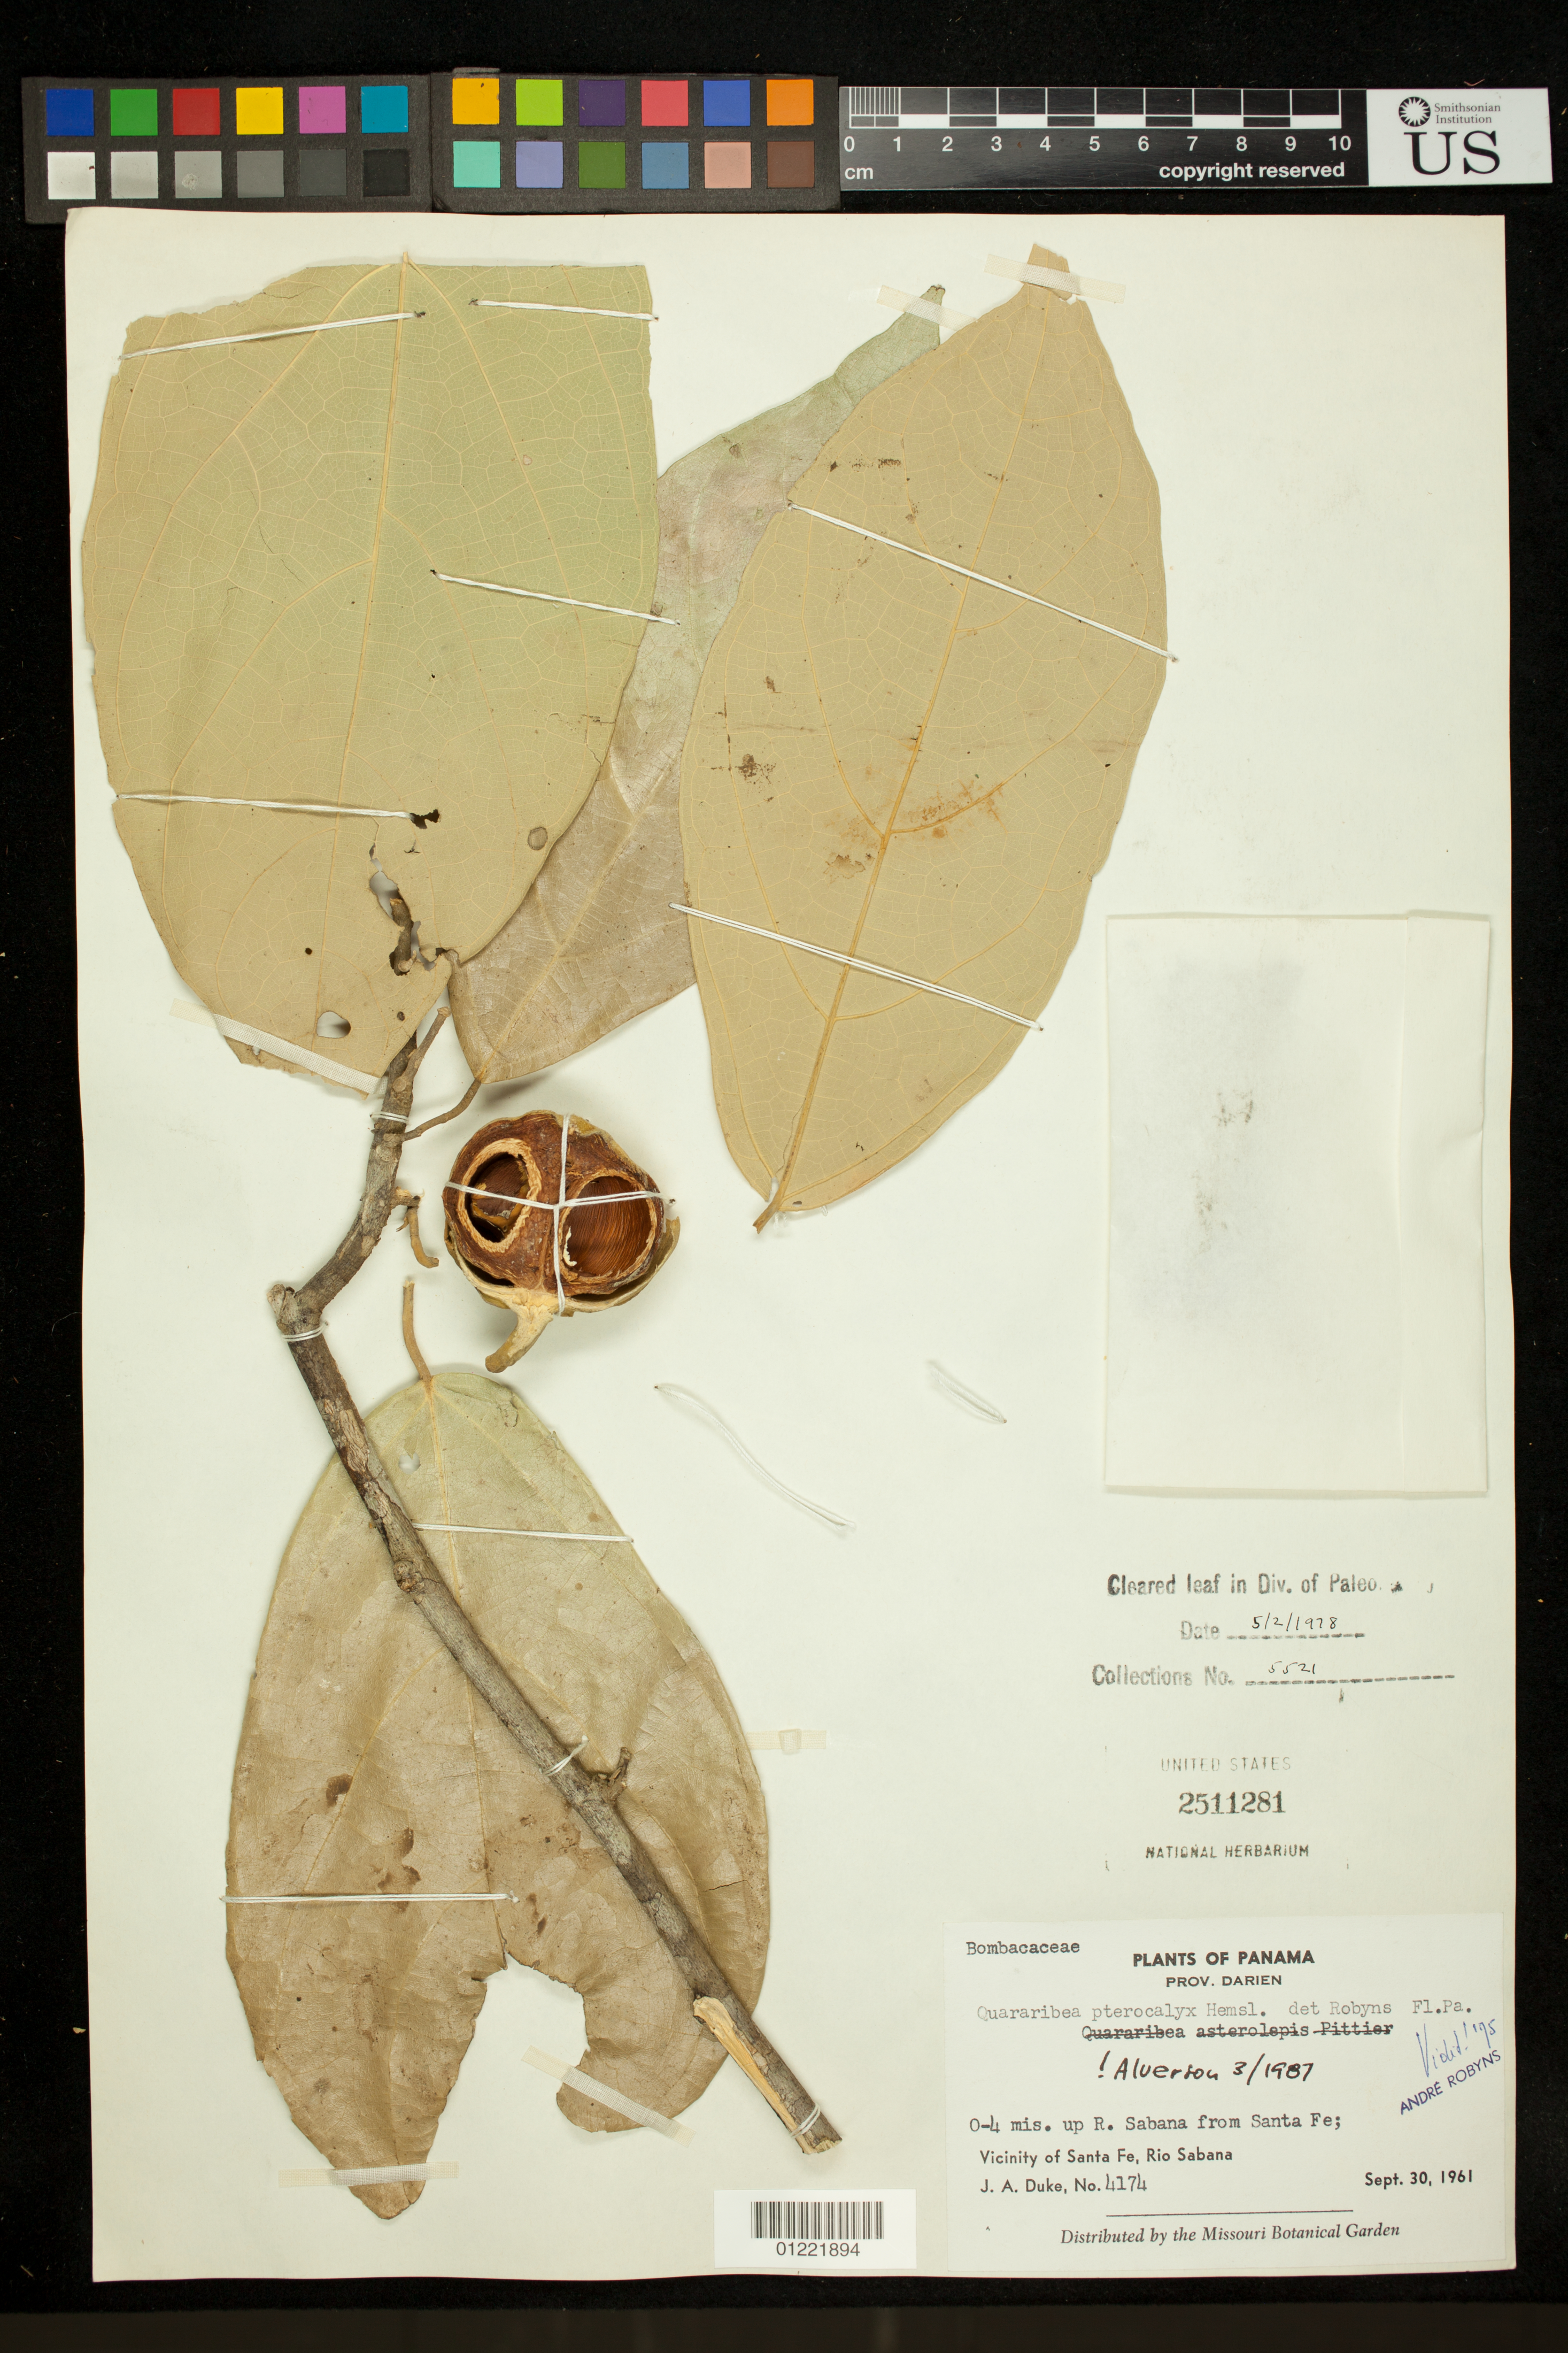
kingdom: Plantae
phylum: Tracheophyta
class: Magnoliopsida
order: Malvales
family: Malvaceae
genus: Quararibea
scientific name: Quararibea pterocalyx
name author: Hemsl.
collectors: J. A. Duke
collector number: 4174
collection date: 1961-09-30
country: Panama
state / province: Darién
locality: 0-4 mis. up R. Sabana from Santa Fe; Vicinity of Santa Fe, Rio Sabana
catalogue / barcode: US 2511281